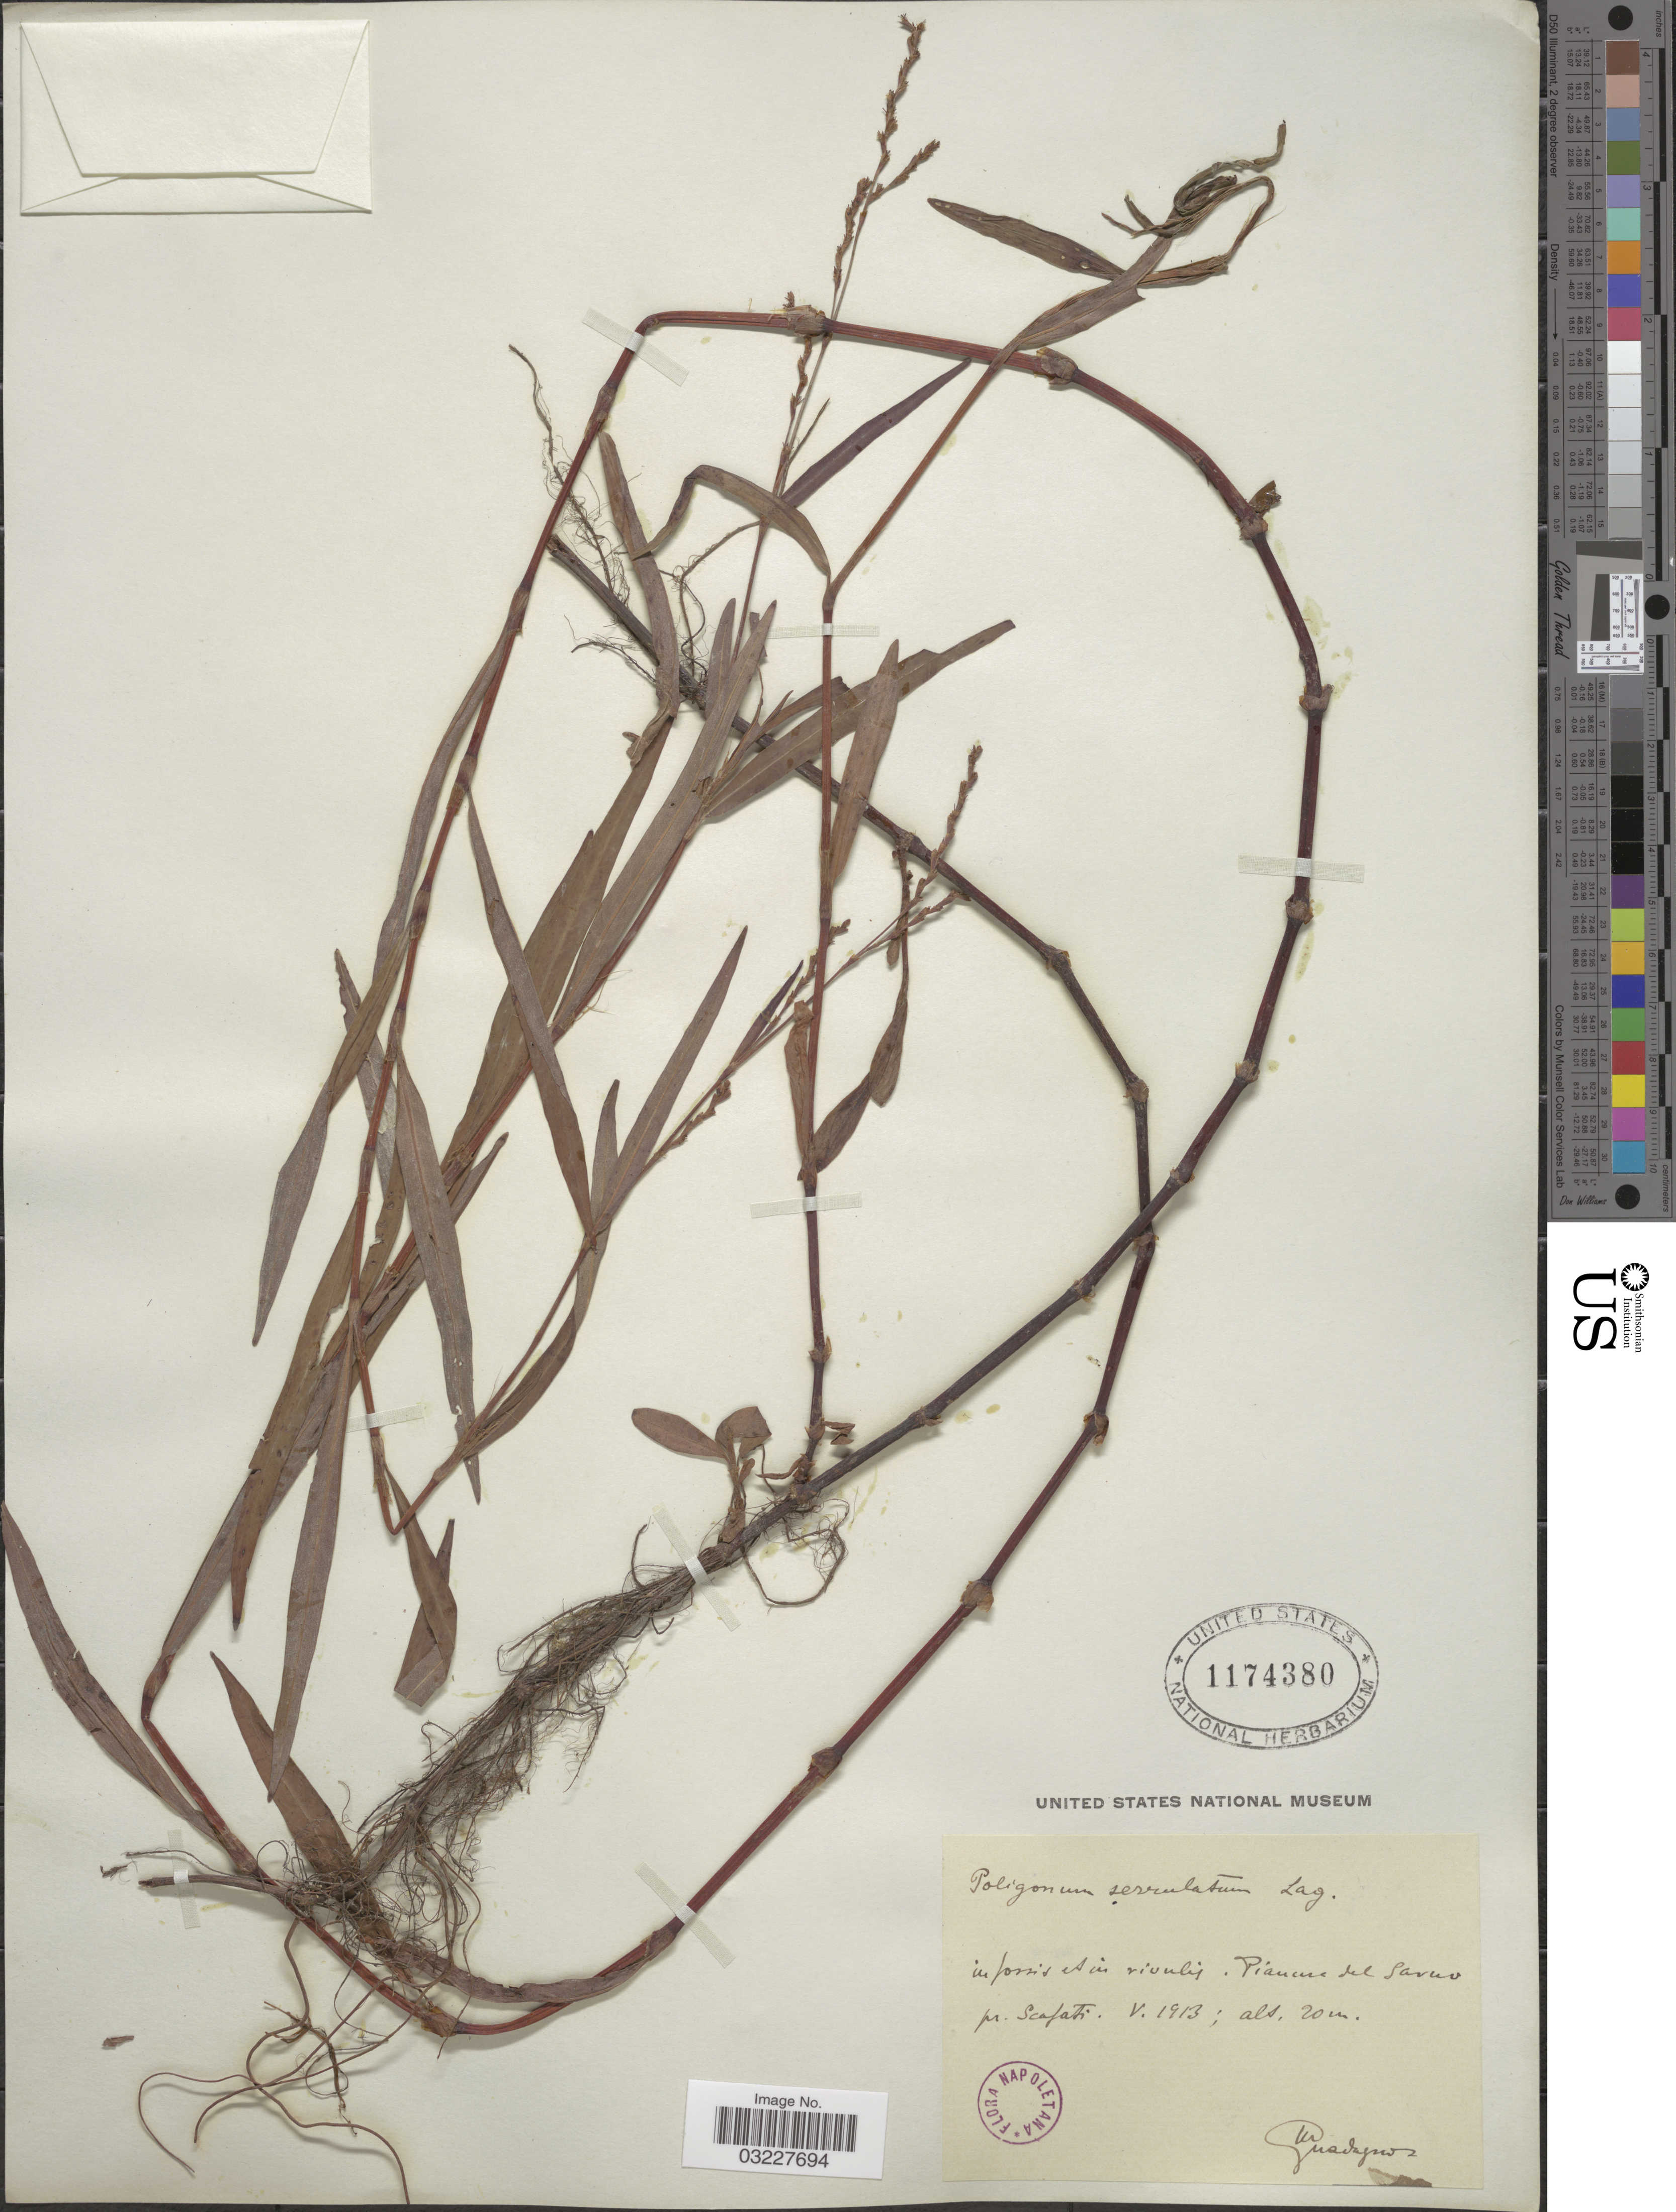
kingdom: Plantae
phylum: Tracheophyta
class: Magnoliopsida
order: Caryophyllales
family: Polygonaceae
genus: Polygonum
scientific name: Polygonum serrulatum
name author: Lag.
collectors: G. Guadagno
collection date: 1913-05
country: Italy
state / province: Campania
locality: In fossis et in rivulis, Pianure del Sarno pr. Scafati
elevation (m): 20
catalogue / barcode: US 1174380